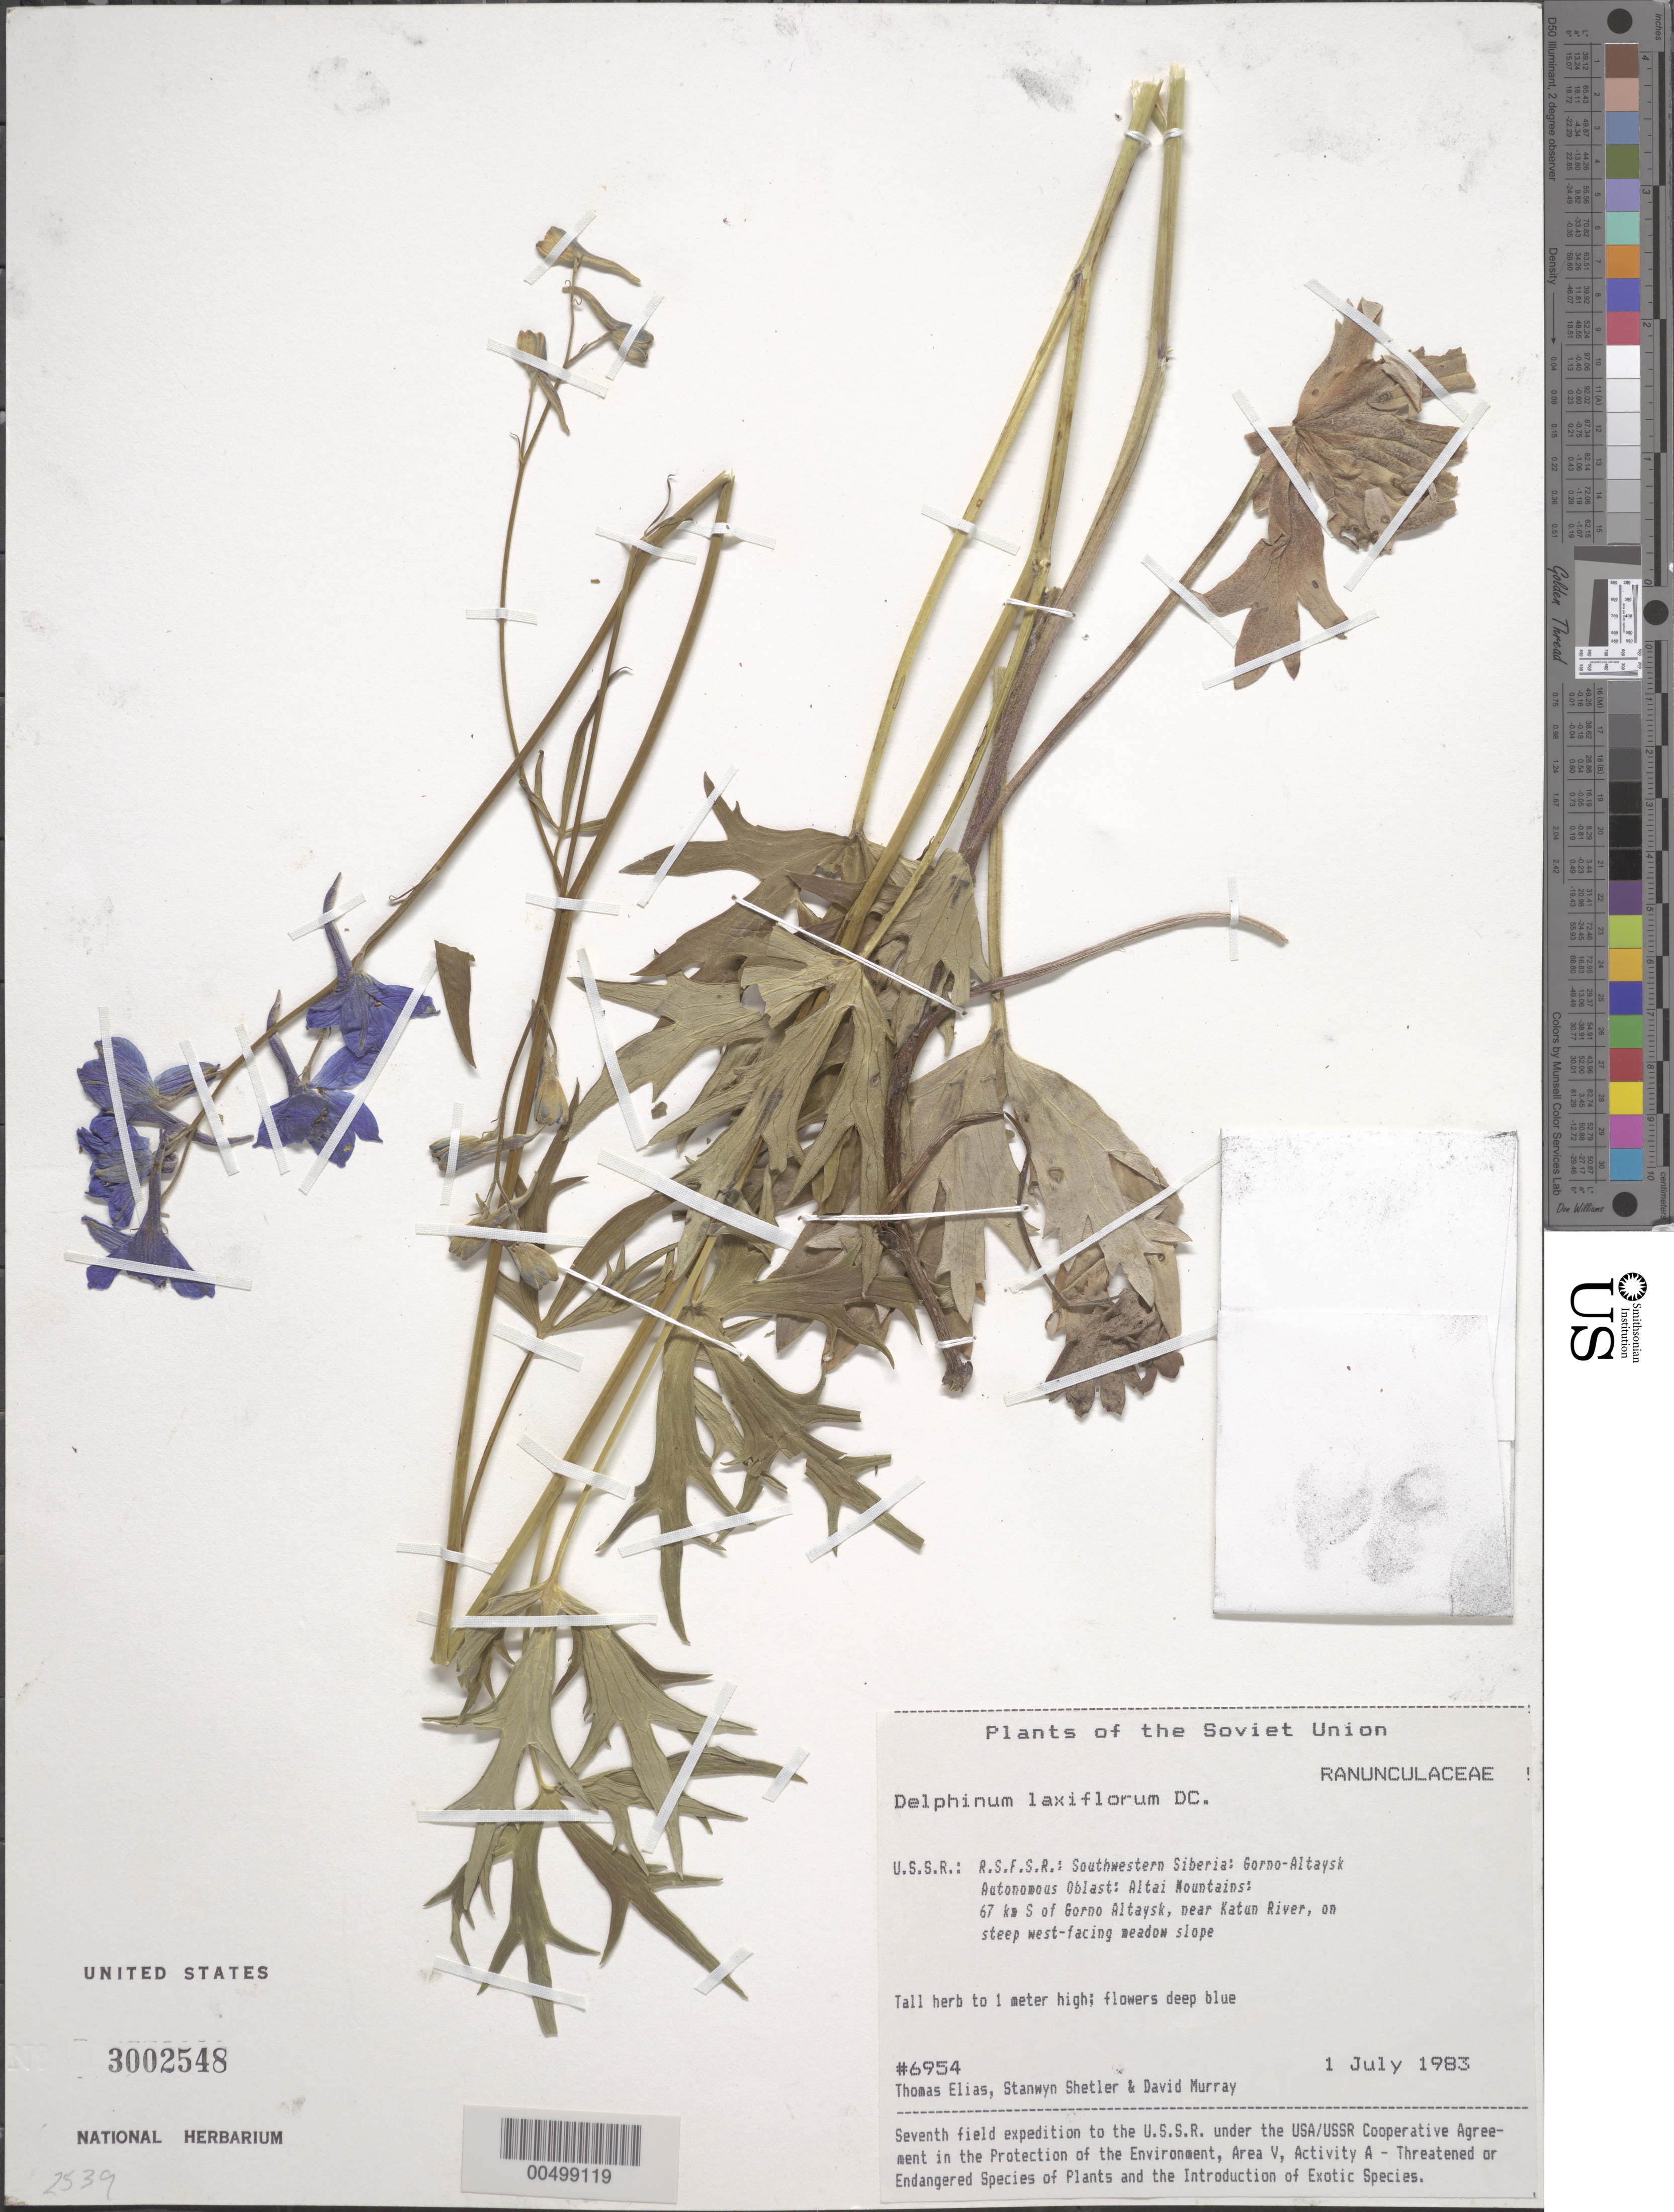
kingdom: Plantae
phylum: Tracheophyta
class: Magnoliopsida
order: Ranunculales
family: Ranunculaceae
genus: Delphinium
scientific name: Delphinium laxiflorum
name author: DC.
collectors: T. Elias, S. Shetler & D. F. Murray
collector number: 6954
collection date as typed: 01 Jul 1983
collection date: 1983-07-01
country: Russian Federation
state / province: Altai Republic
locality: Altai Mountains, 67 km S of Gorno-Altaysk, near Katun River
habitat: on steep west-facing meadow slope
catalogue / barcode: US 3002548